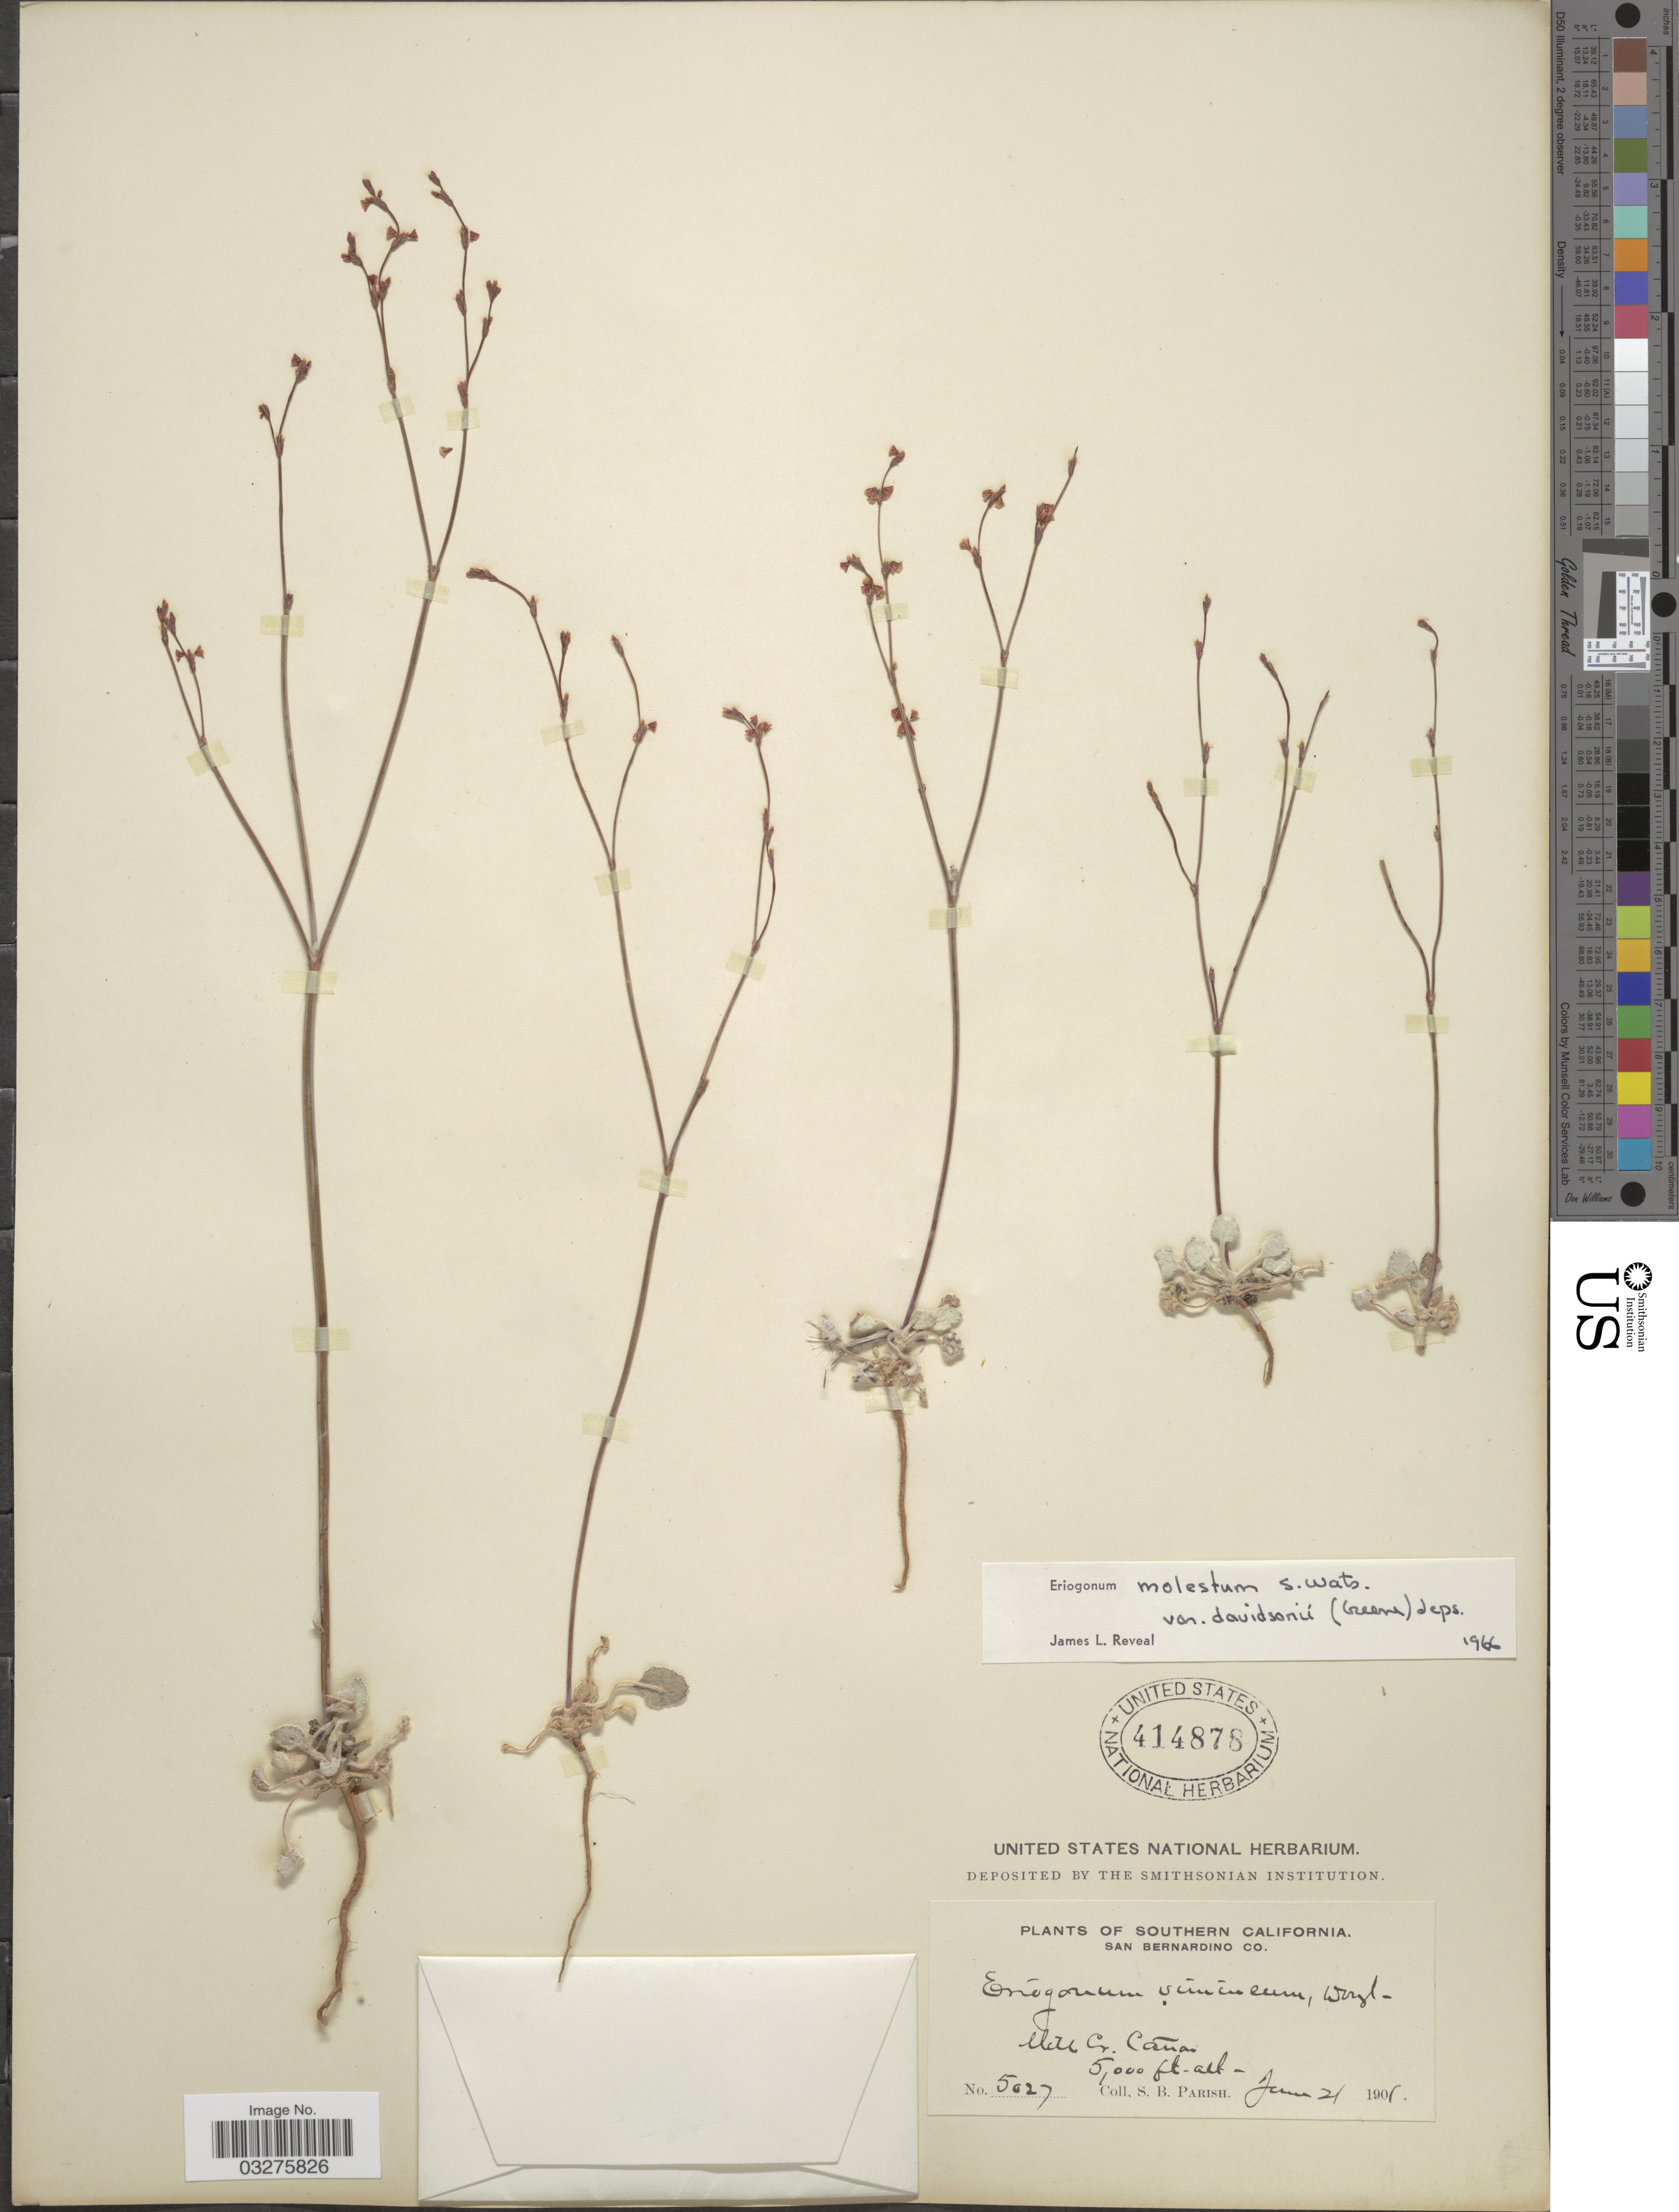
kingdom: Plantae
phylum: Tracheophyta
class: Magnoliopsida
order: Caryophyllales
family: Polygonaceae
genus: Eriogonum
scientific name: Eriogonum davidsonii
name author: Greene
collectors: S. B. Parish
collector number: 5027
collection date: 1901-06-21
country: United States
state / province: California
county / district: San Bernardino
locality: Southern California. Mill Cr. Cañon.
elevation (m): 1524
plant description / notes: Corrected "Elde Cr. Cañon" to "Mill Cr. Cañon." Removed "San Bernardino Co." from Precise Locality field and added to County field.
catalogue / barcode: US 414878